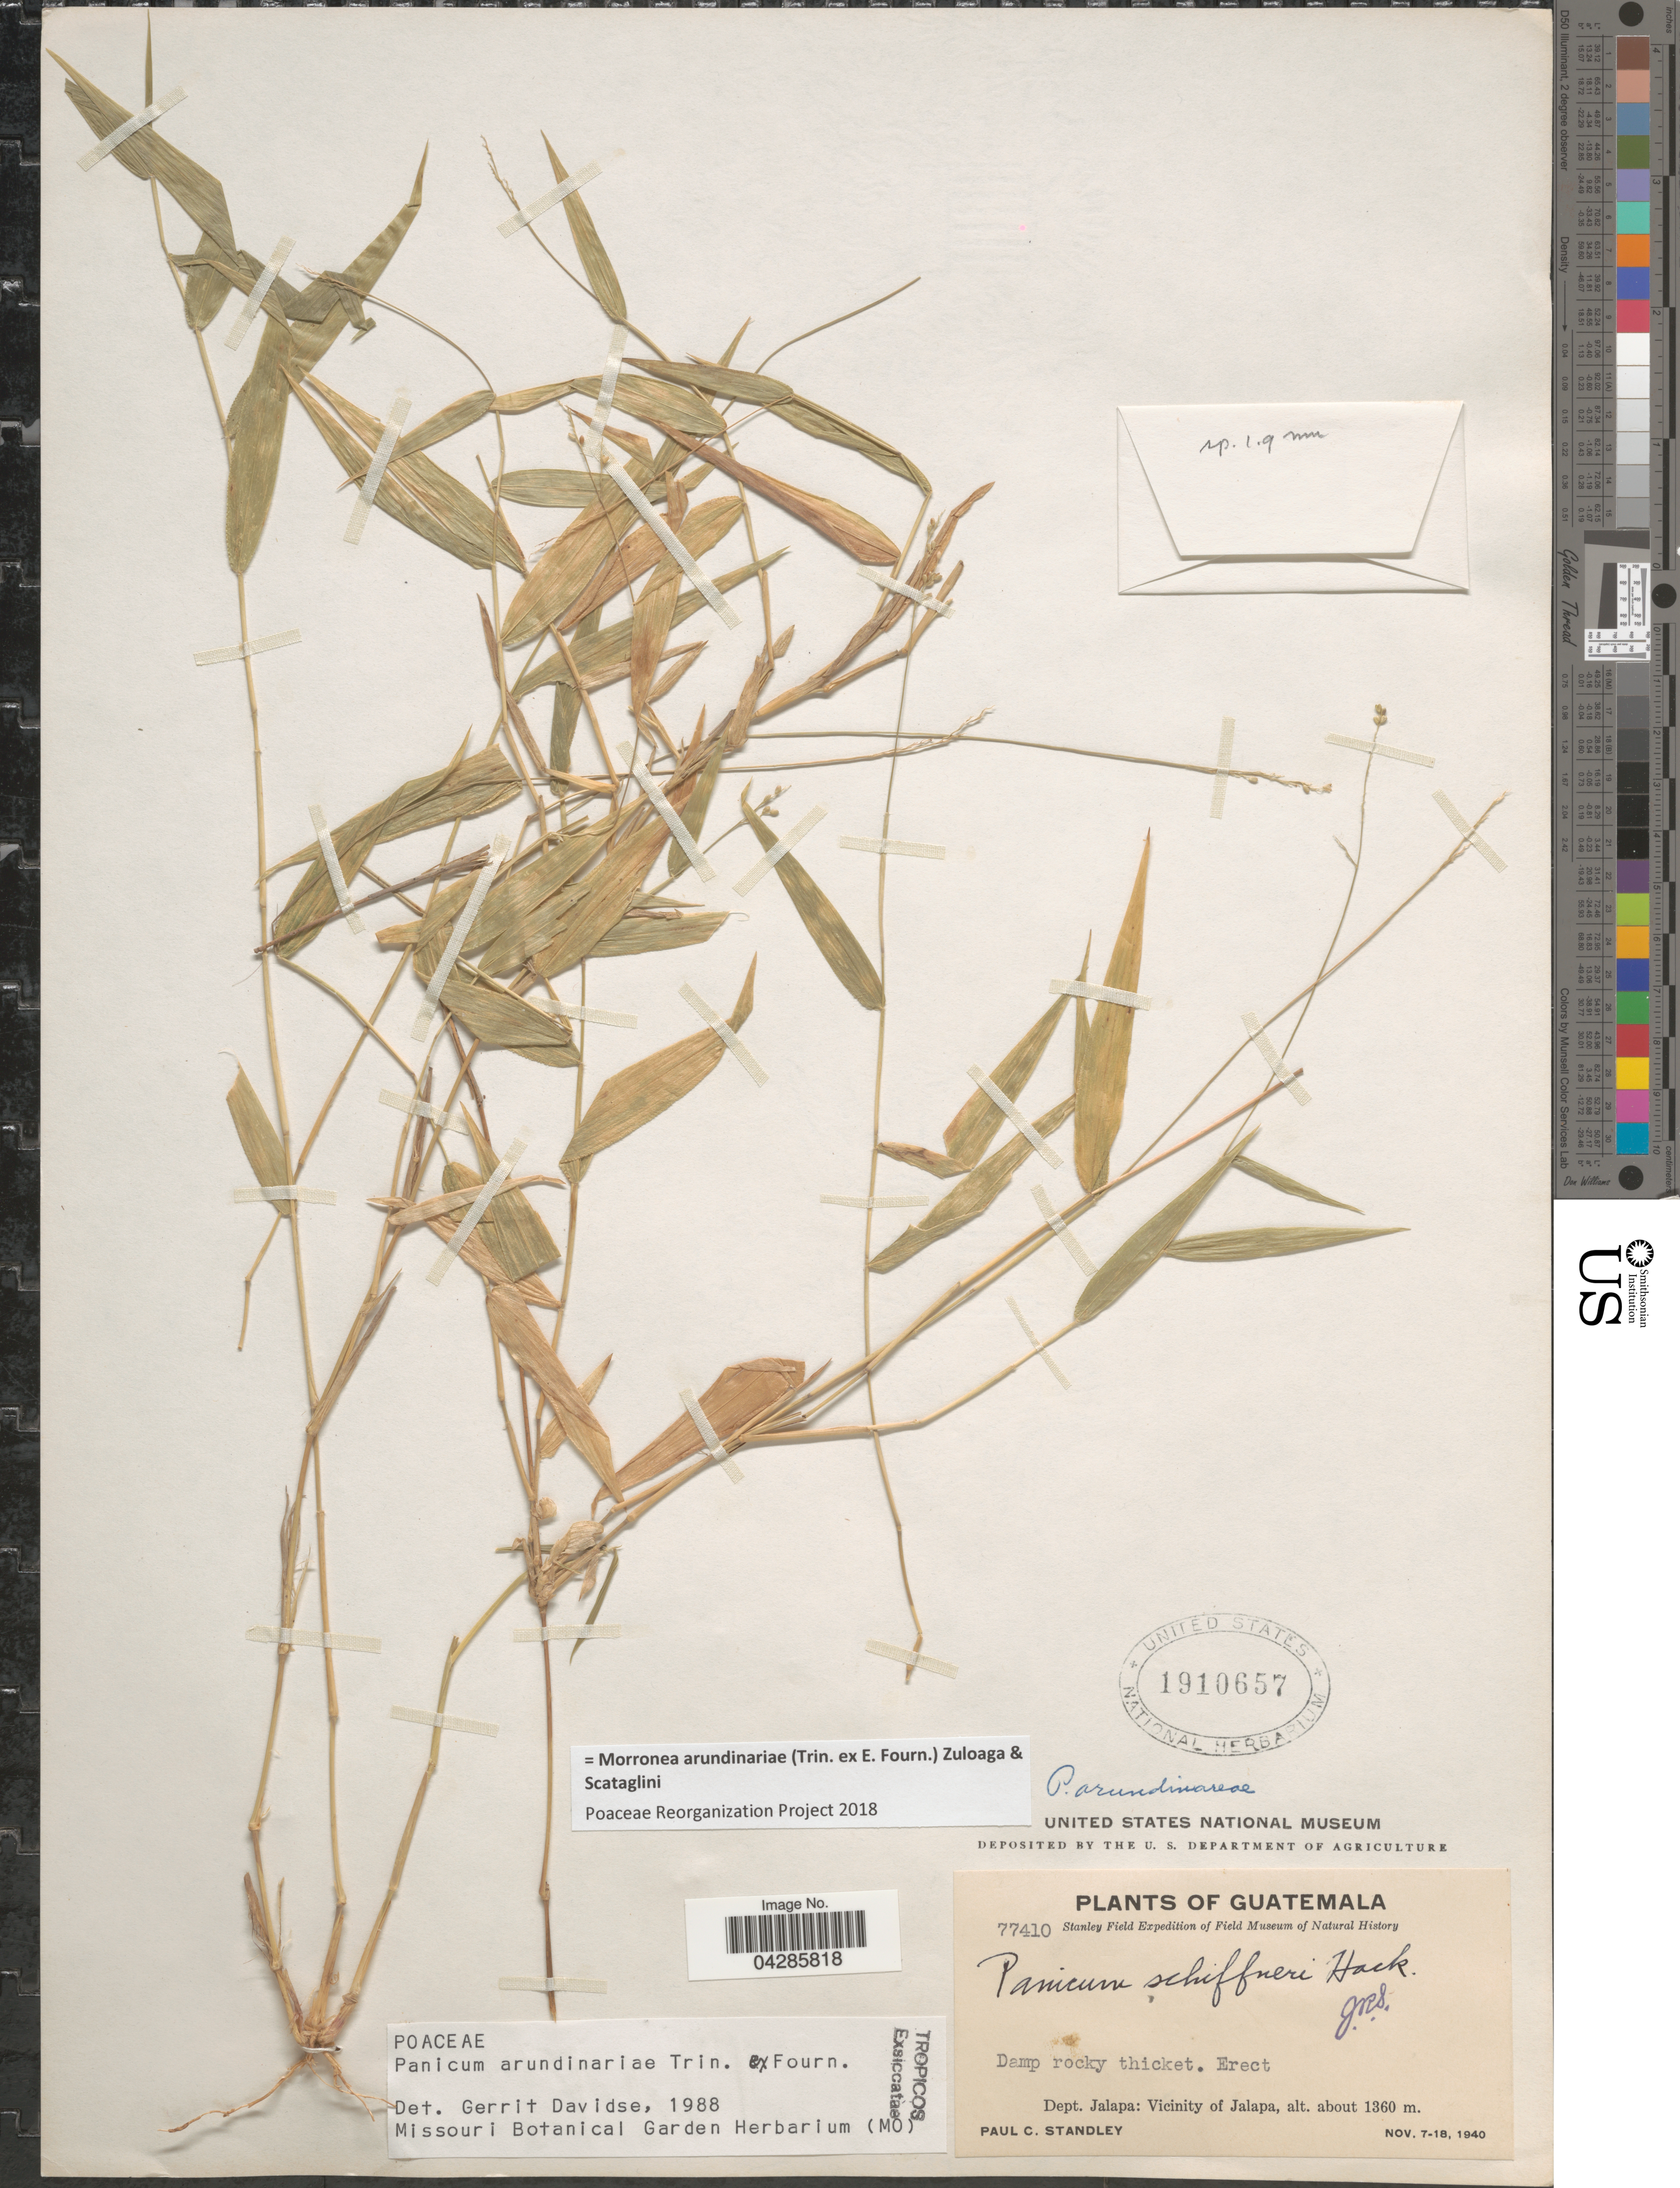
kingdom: Plantae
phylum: Tracheophyta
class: Liliopsida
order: Poales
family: Poaceae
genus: Morronea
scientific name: Morronea arundinariae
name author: (Trin. ex E. Fourn.) Zuloaga & Scataglini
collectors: P. C. Standley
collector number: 77410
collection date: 1940-11-07/1940-11-18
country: Guatemala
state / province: Jalapa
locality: Stanley Field Expedition. Damp rocky thicket. Dept. Jalapa: Vicinity of Jalapa.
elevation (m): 1360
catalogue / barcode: US 1910657